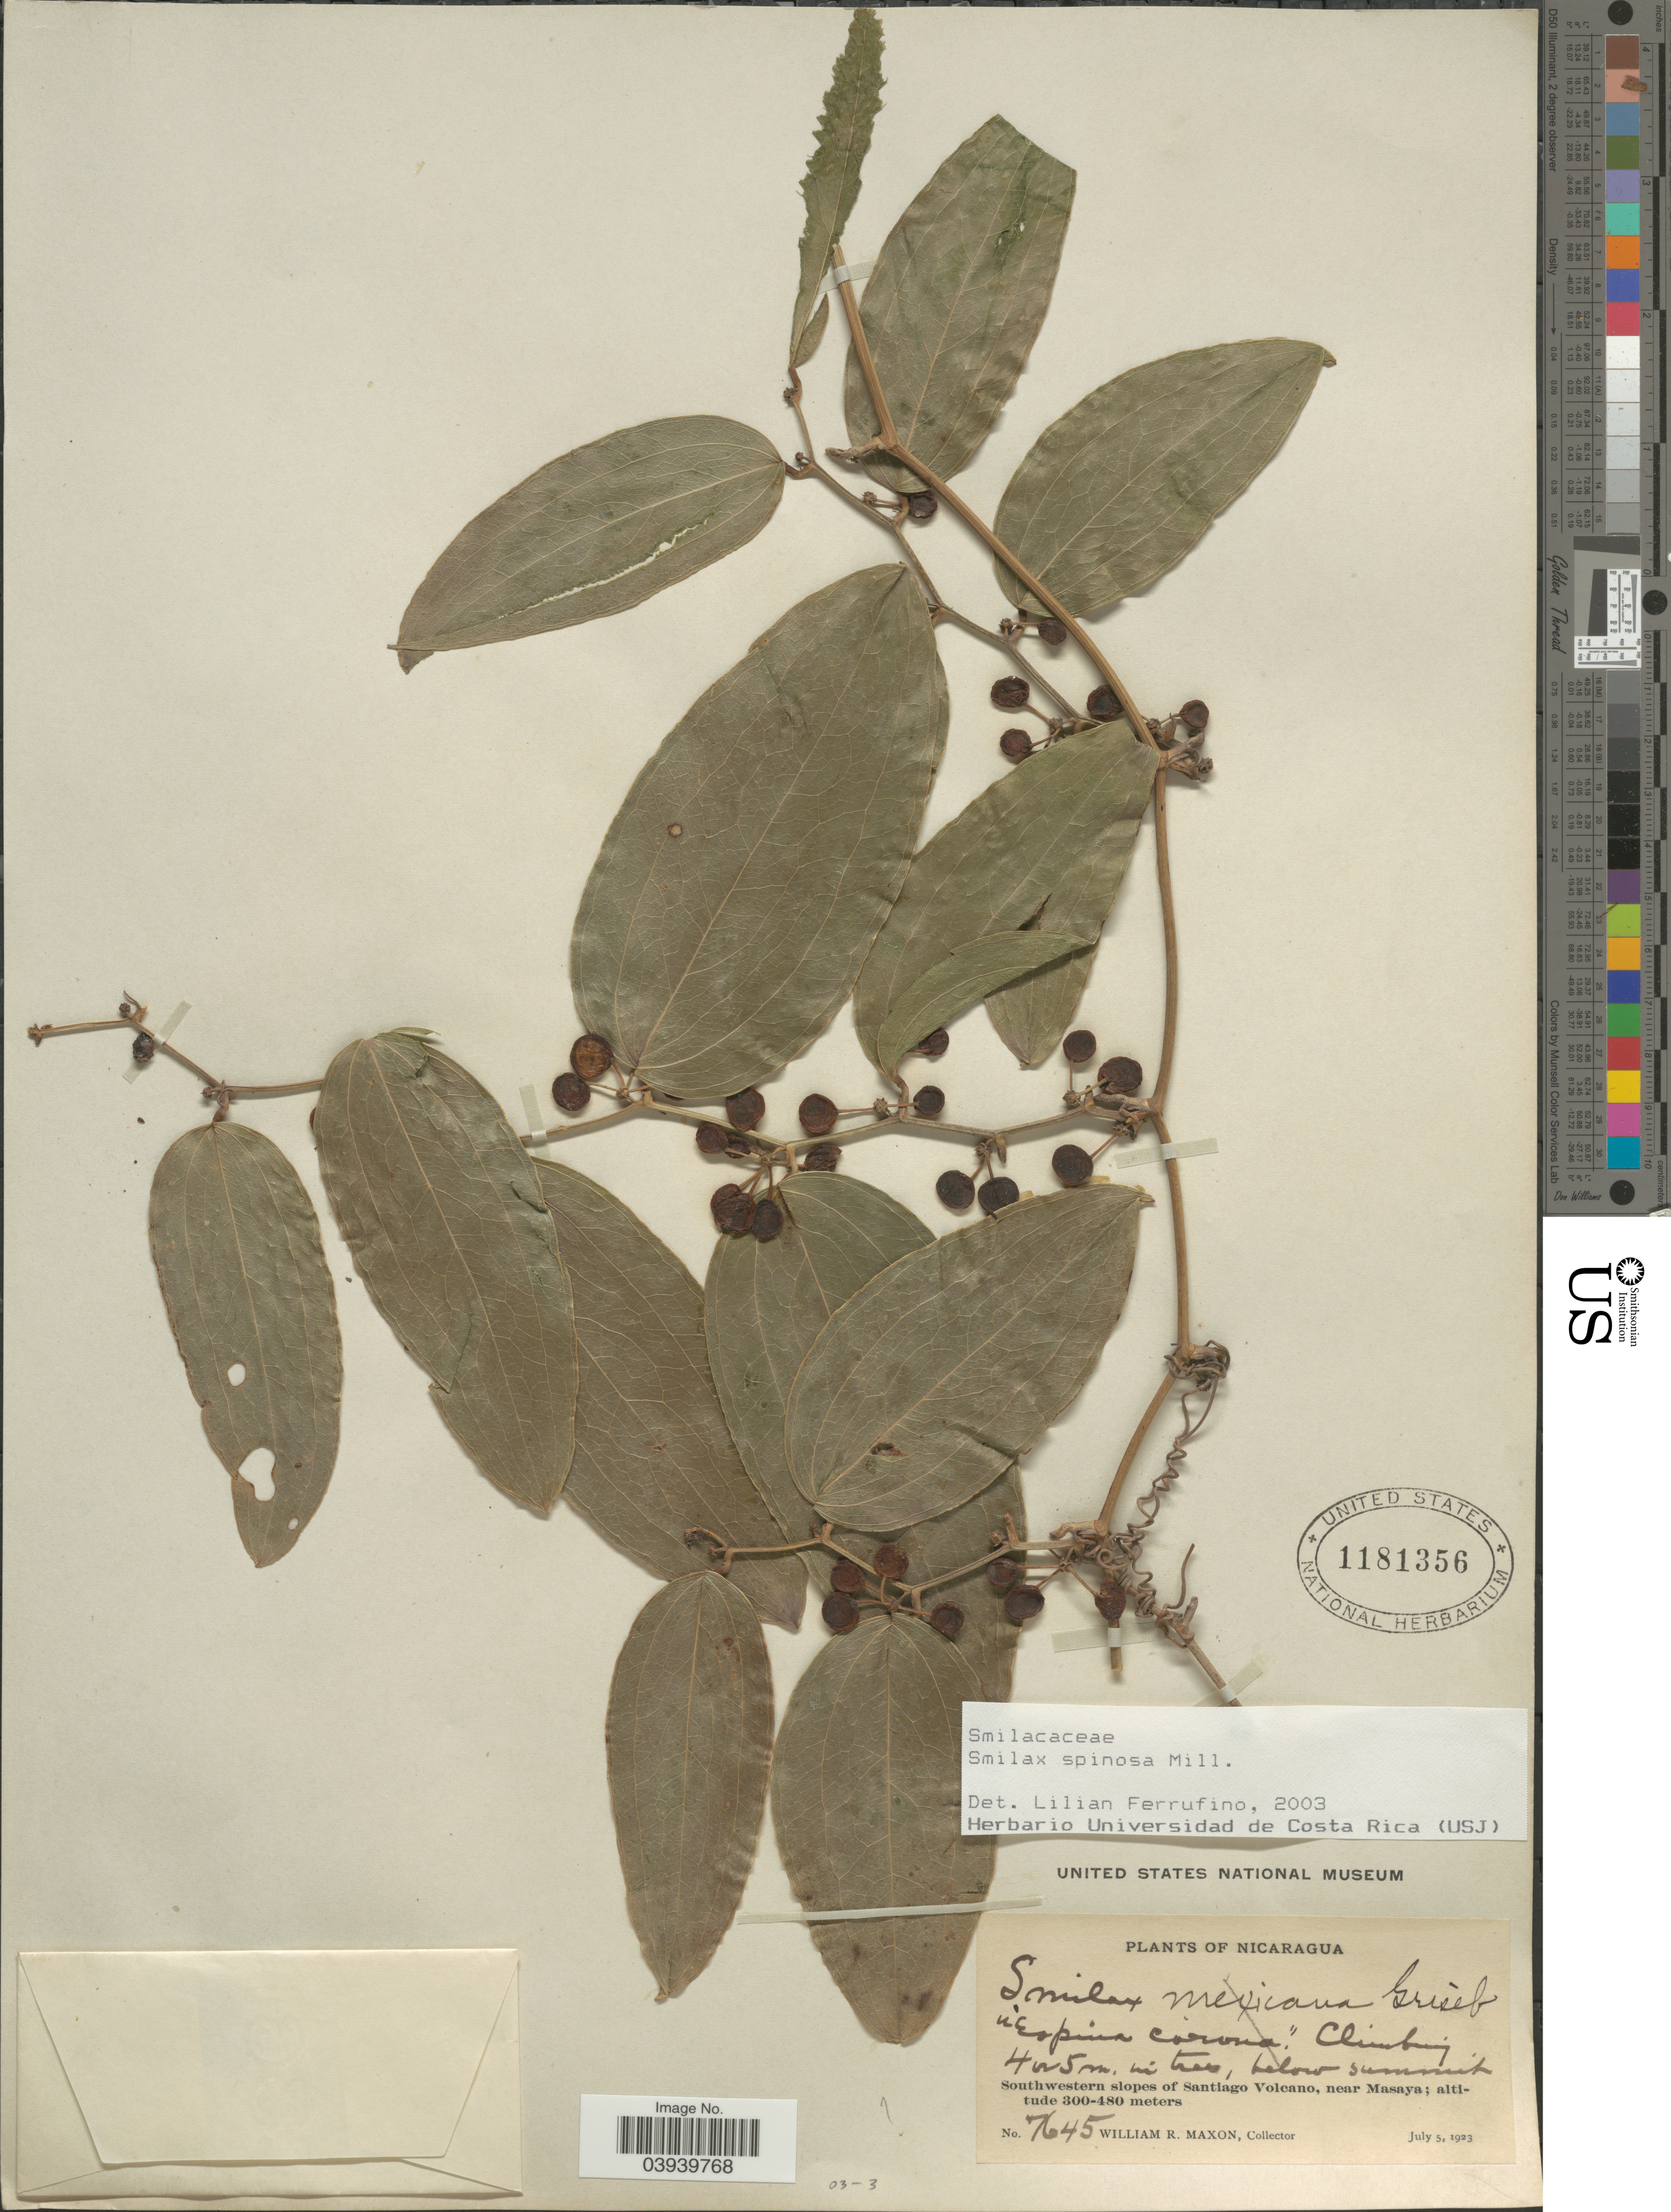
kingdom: Plantae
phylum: Tracheophyta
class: Liliopsida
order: Liliales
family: Smilacaceae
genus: Smilax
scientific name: Smilax spinosa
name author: Mill.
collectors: W. R. Maxon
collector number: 7645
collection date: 1923-07-05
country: Nicaragua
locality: Southwestern slopes of Santiago Volcano, near Masaya.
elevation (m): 300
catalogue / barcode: US 1181356